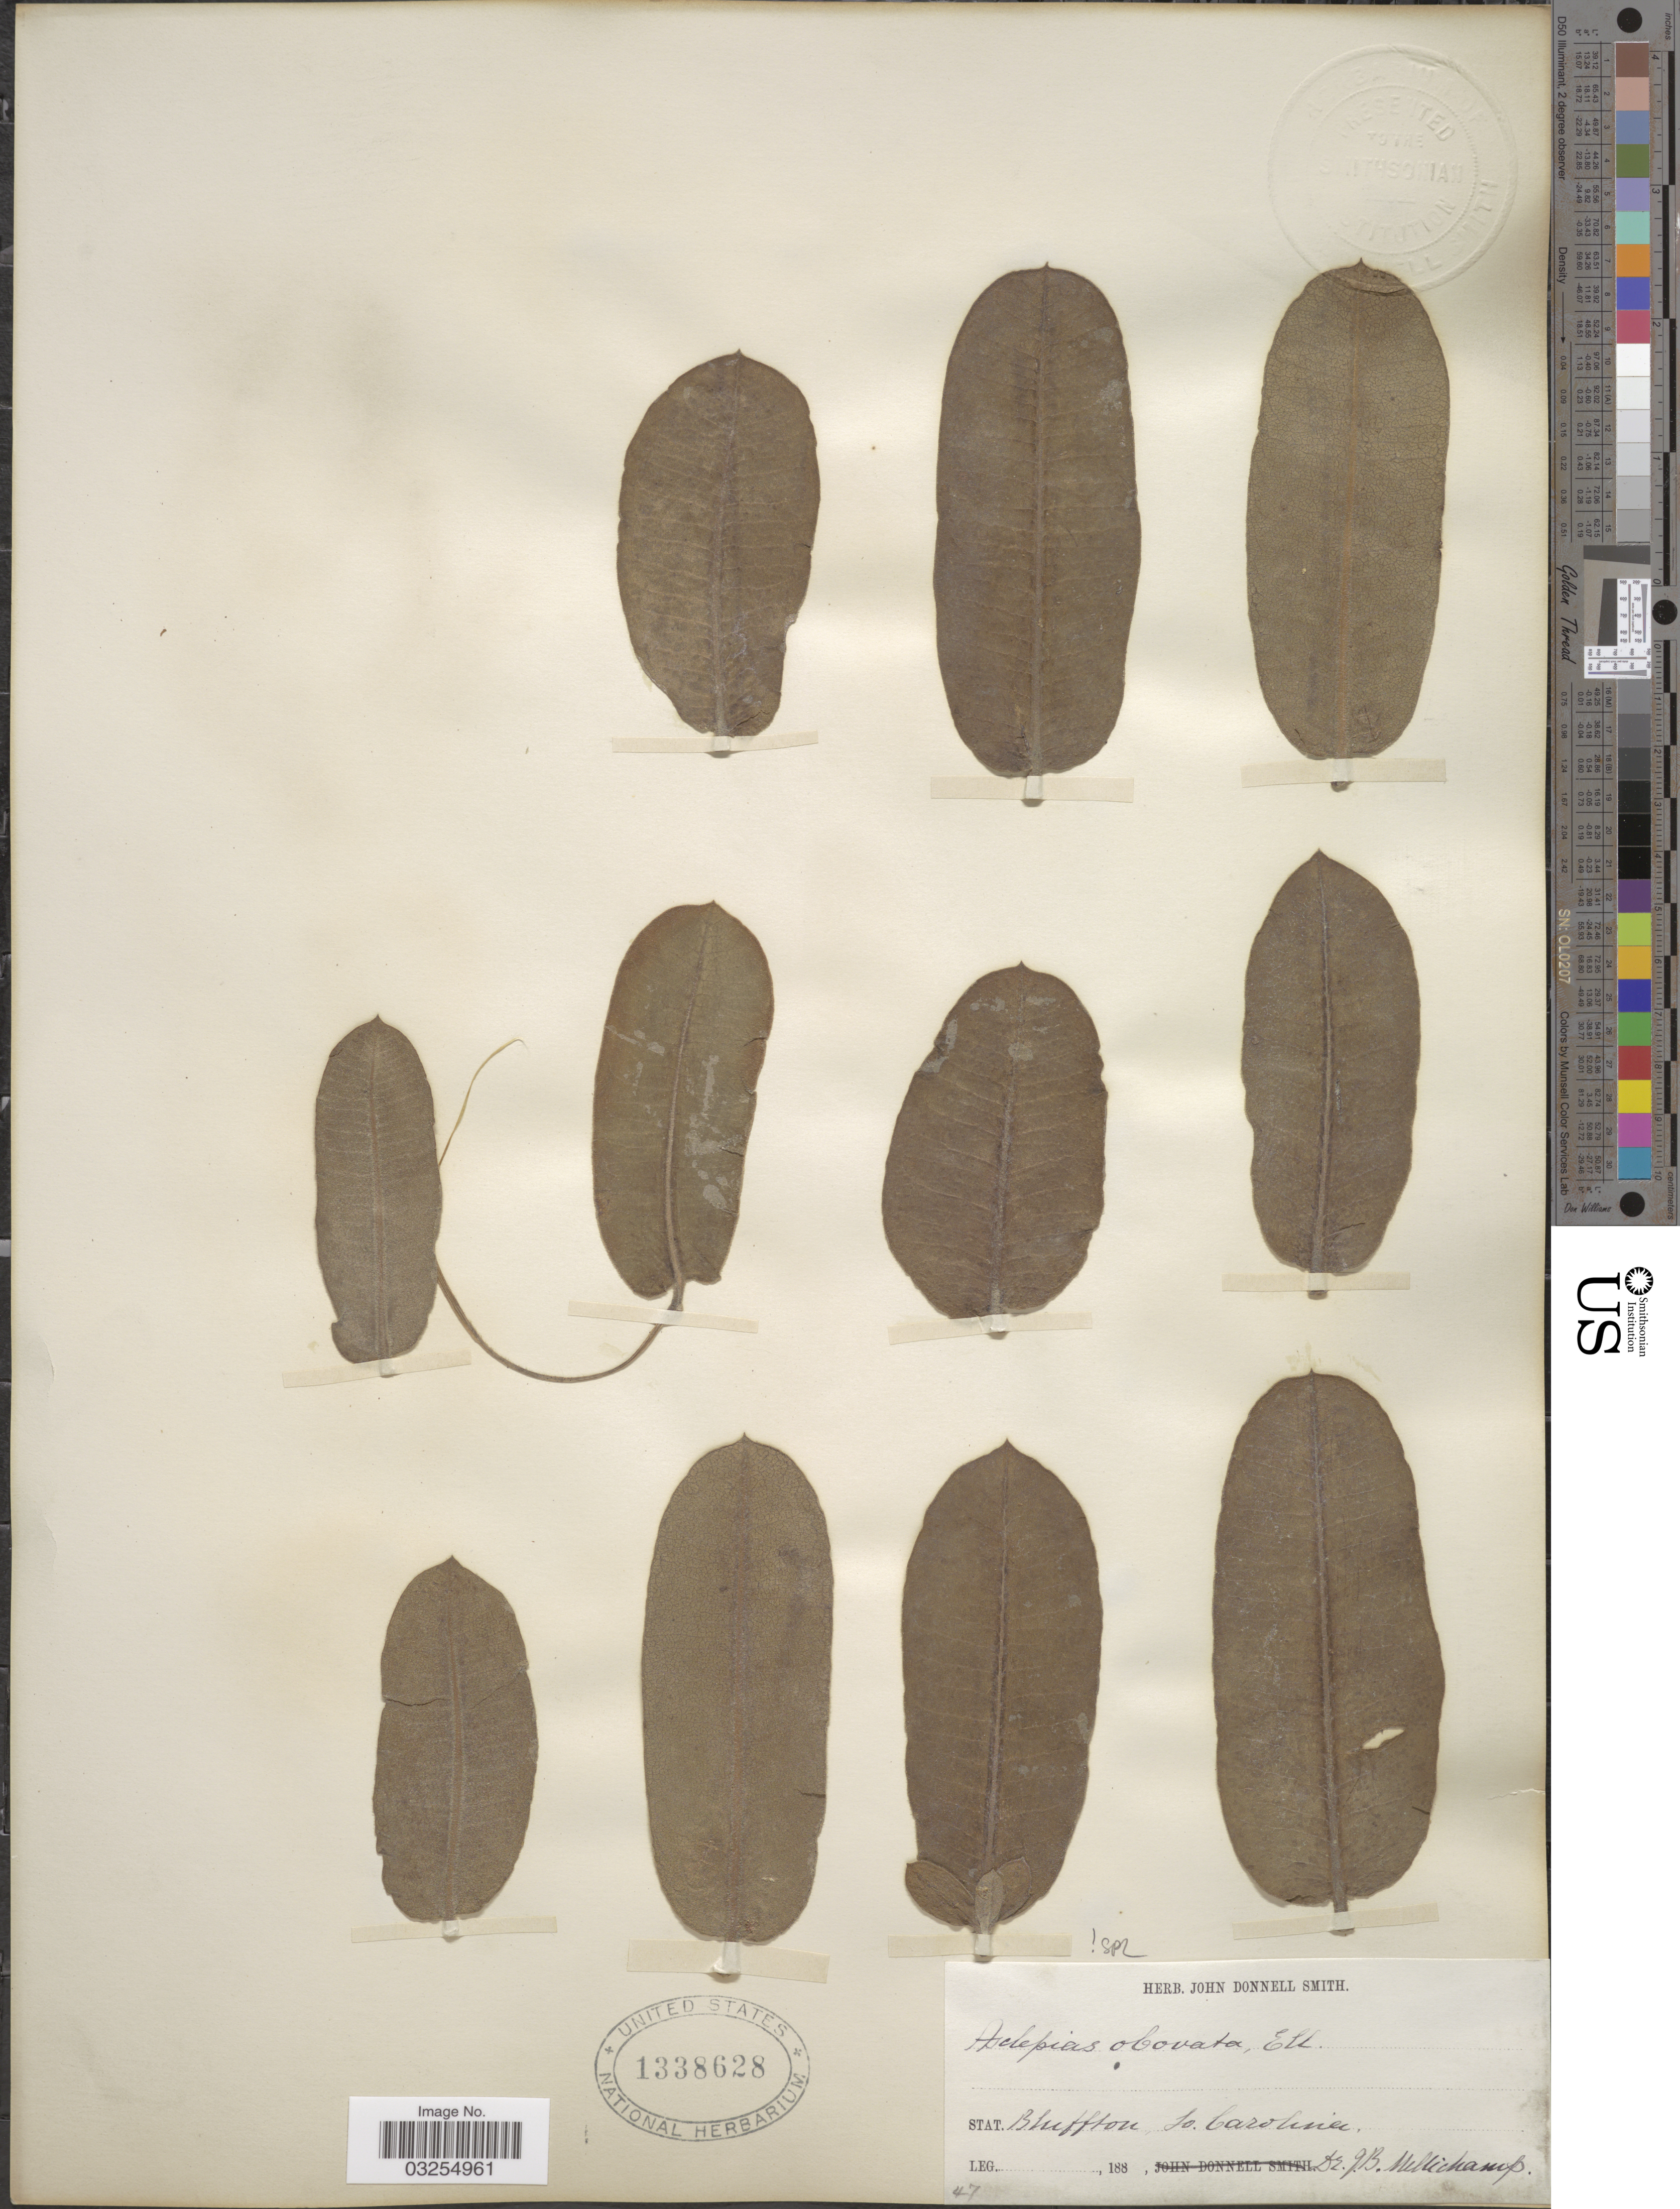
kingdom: Plantae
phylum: Tracheophyta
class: Magnoliopsida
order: Gentianales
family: Apocynaceae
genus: Asclepias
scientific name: Asclepias obovata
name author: Elliott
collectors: J. H. Mellichamp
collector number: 47?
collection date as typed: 188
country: United States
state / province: South Carolina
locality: Bluffton, So. Carolina.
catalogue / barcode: US 1338628